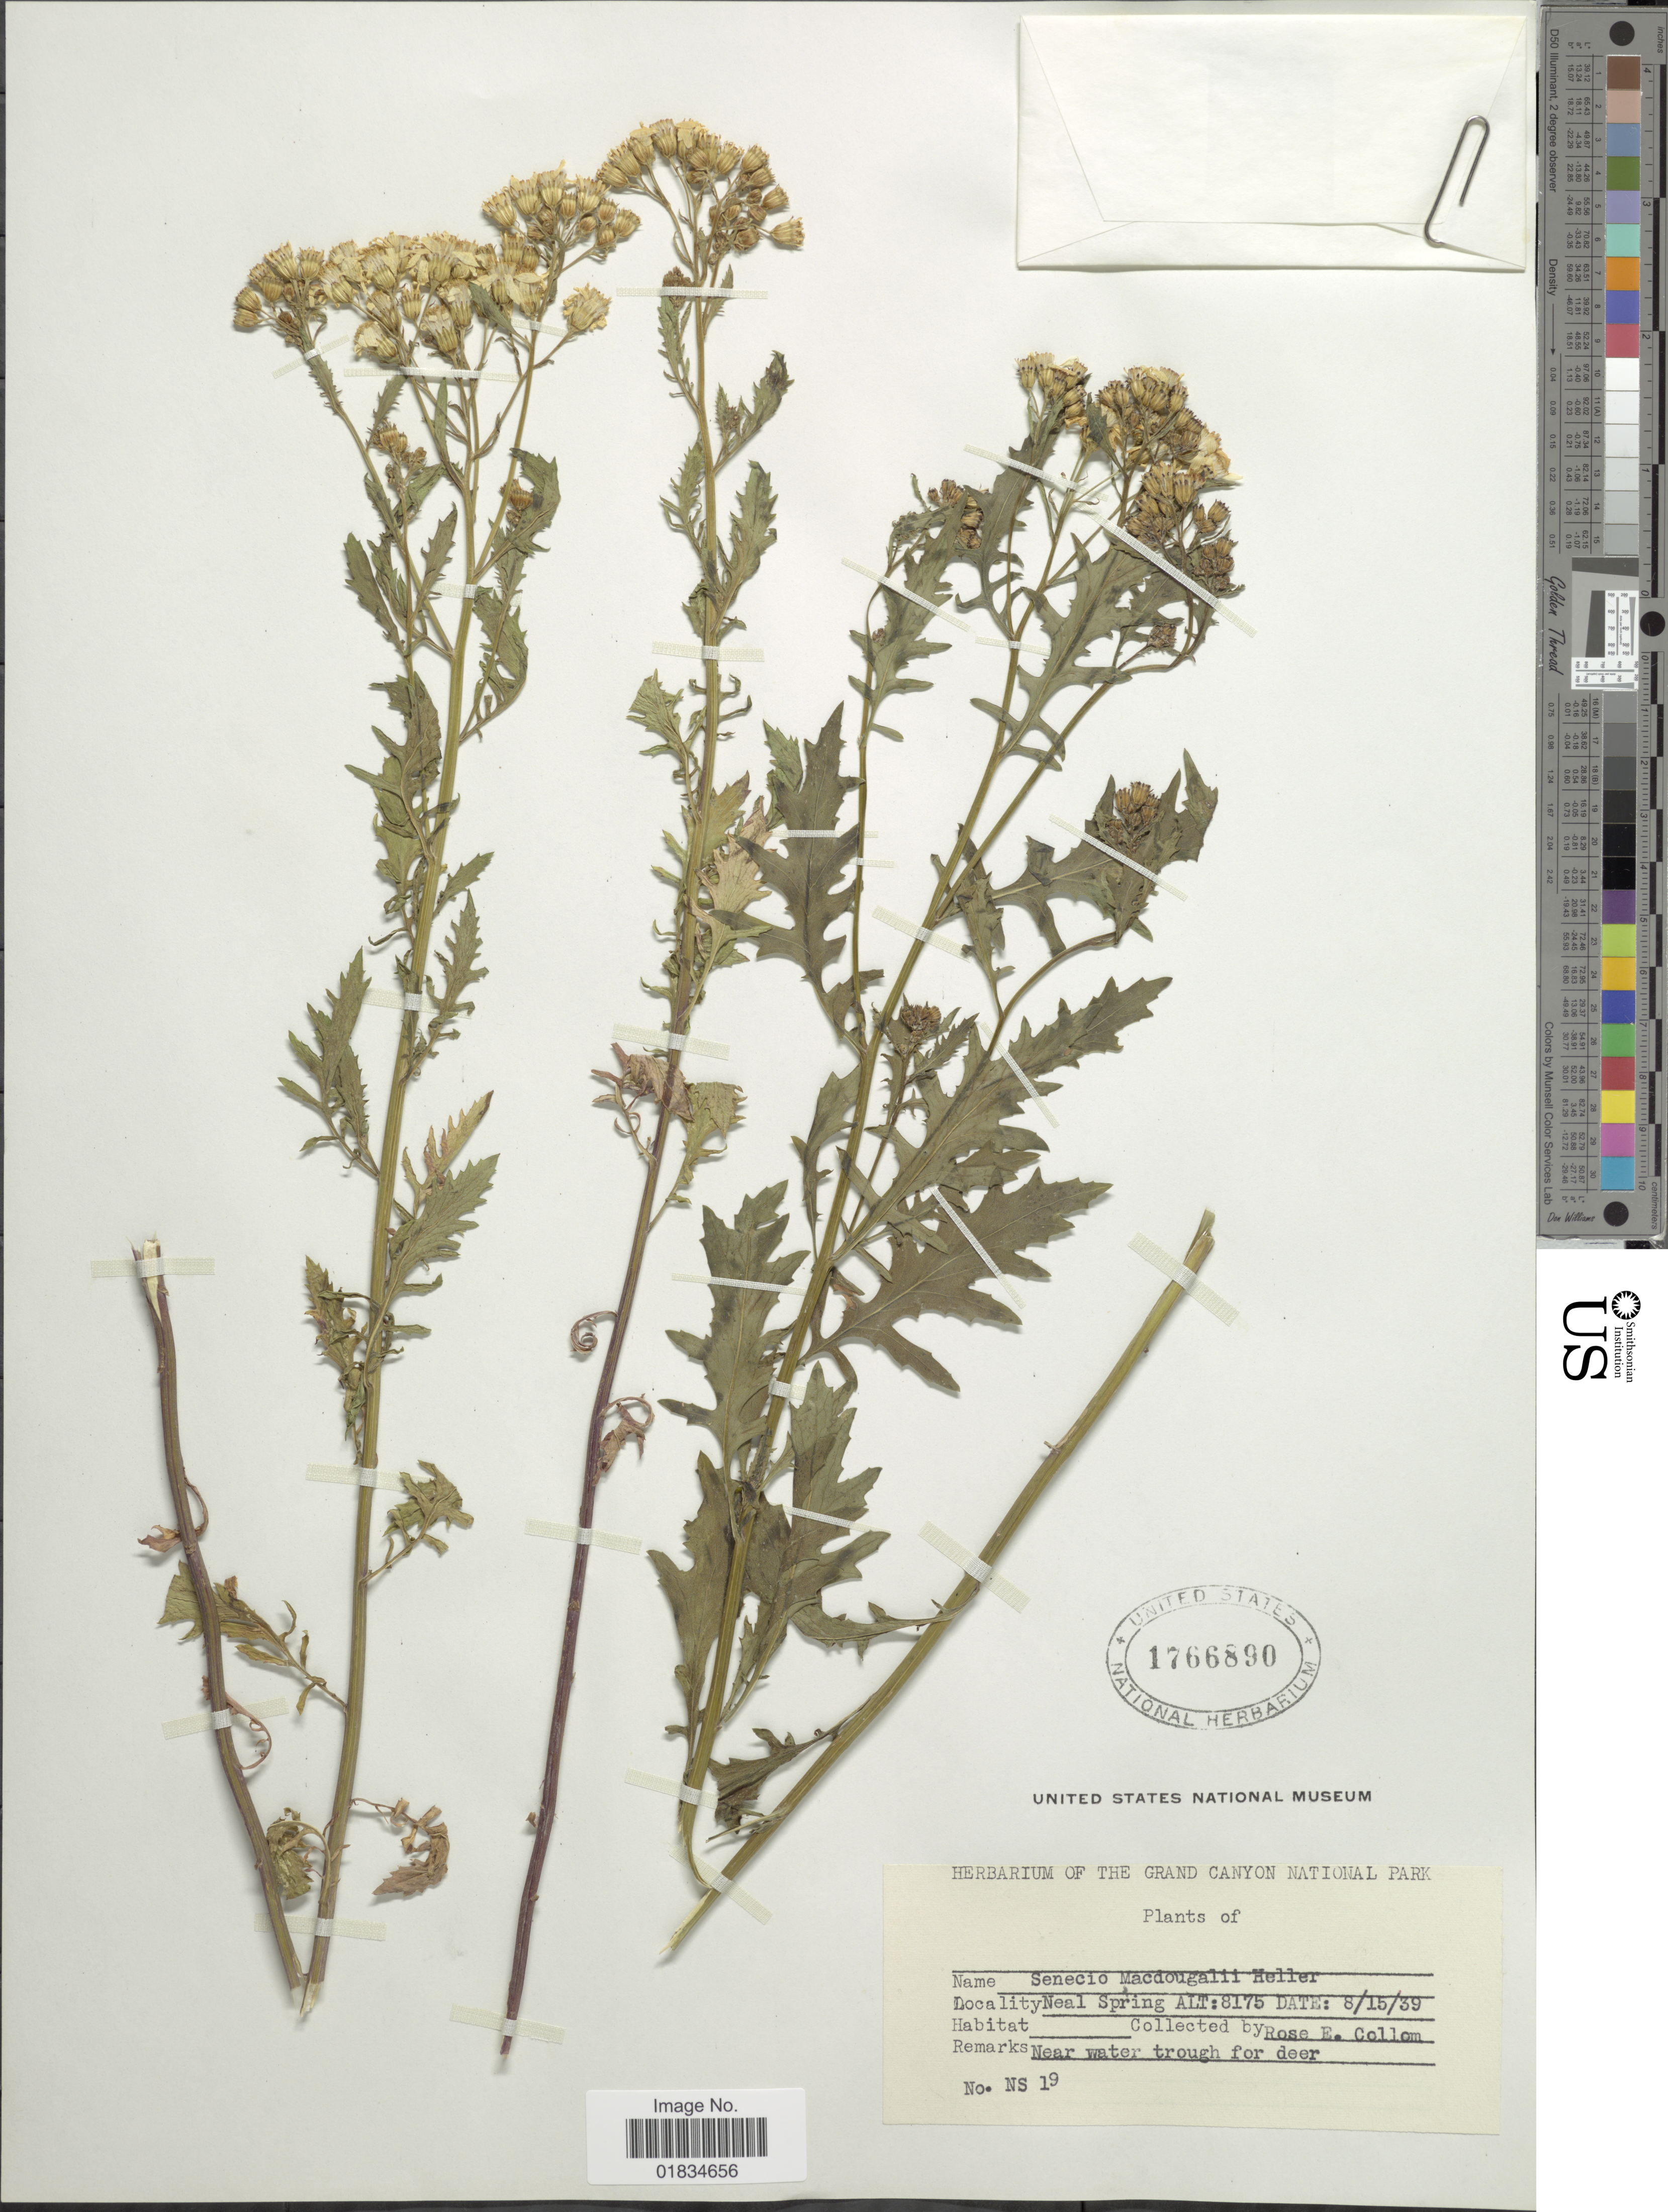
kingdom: Plantae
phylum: Tracheophyta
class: Magnoliopsida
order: Asterales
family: Asteraceae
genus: Senecio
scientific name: Senecio macdougalii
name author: A. Heller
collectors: R. E. Collom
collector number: NS 19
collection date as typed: Transcribed d/m/y: 15/8/39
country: United States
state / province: Arizona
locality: Neal Spring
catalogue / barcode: US 1766890